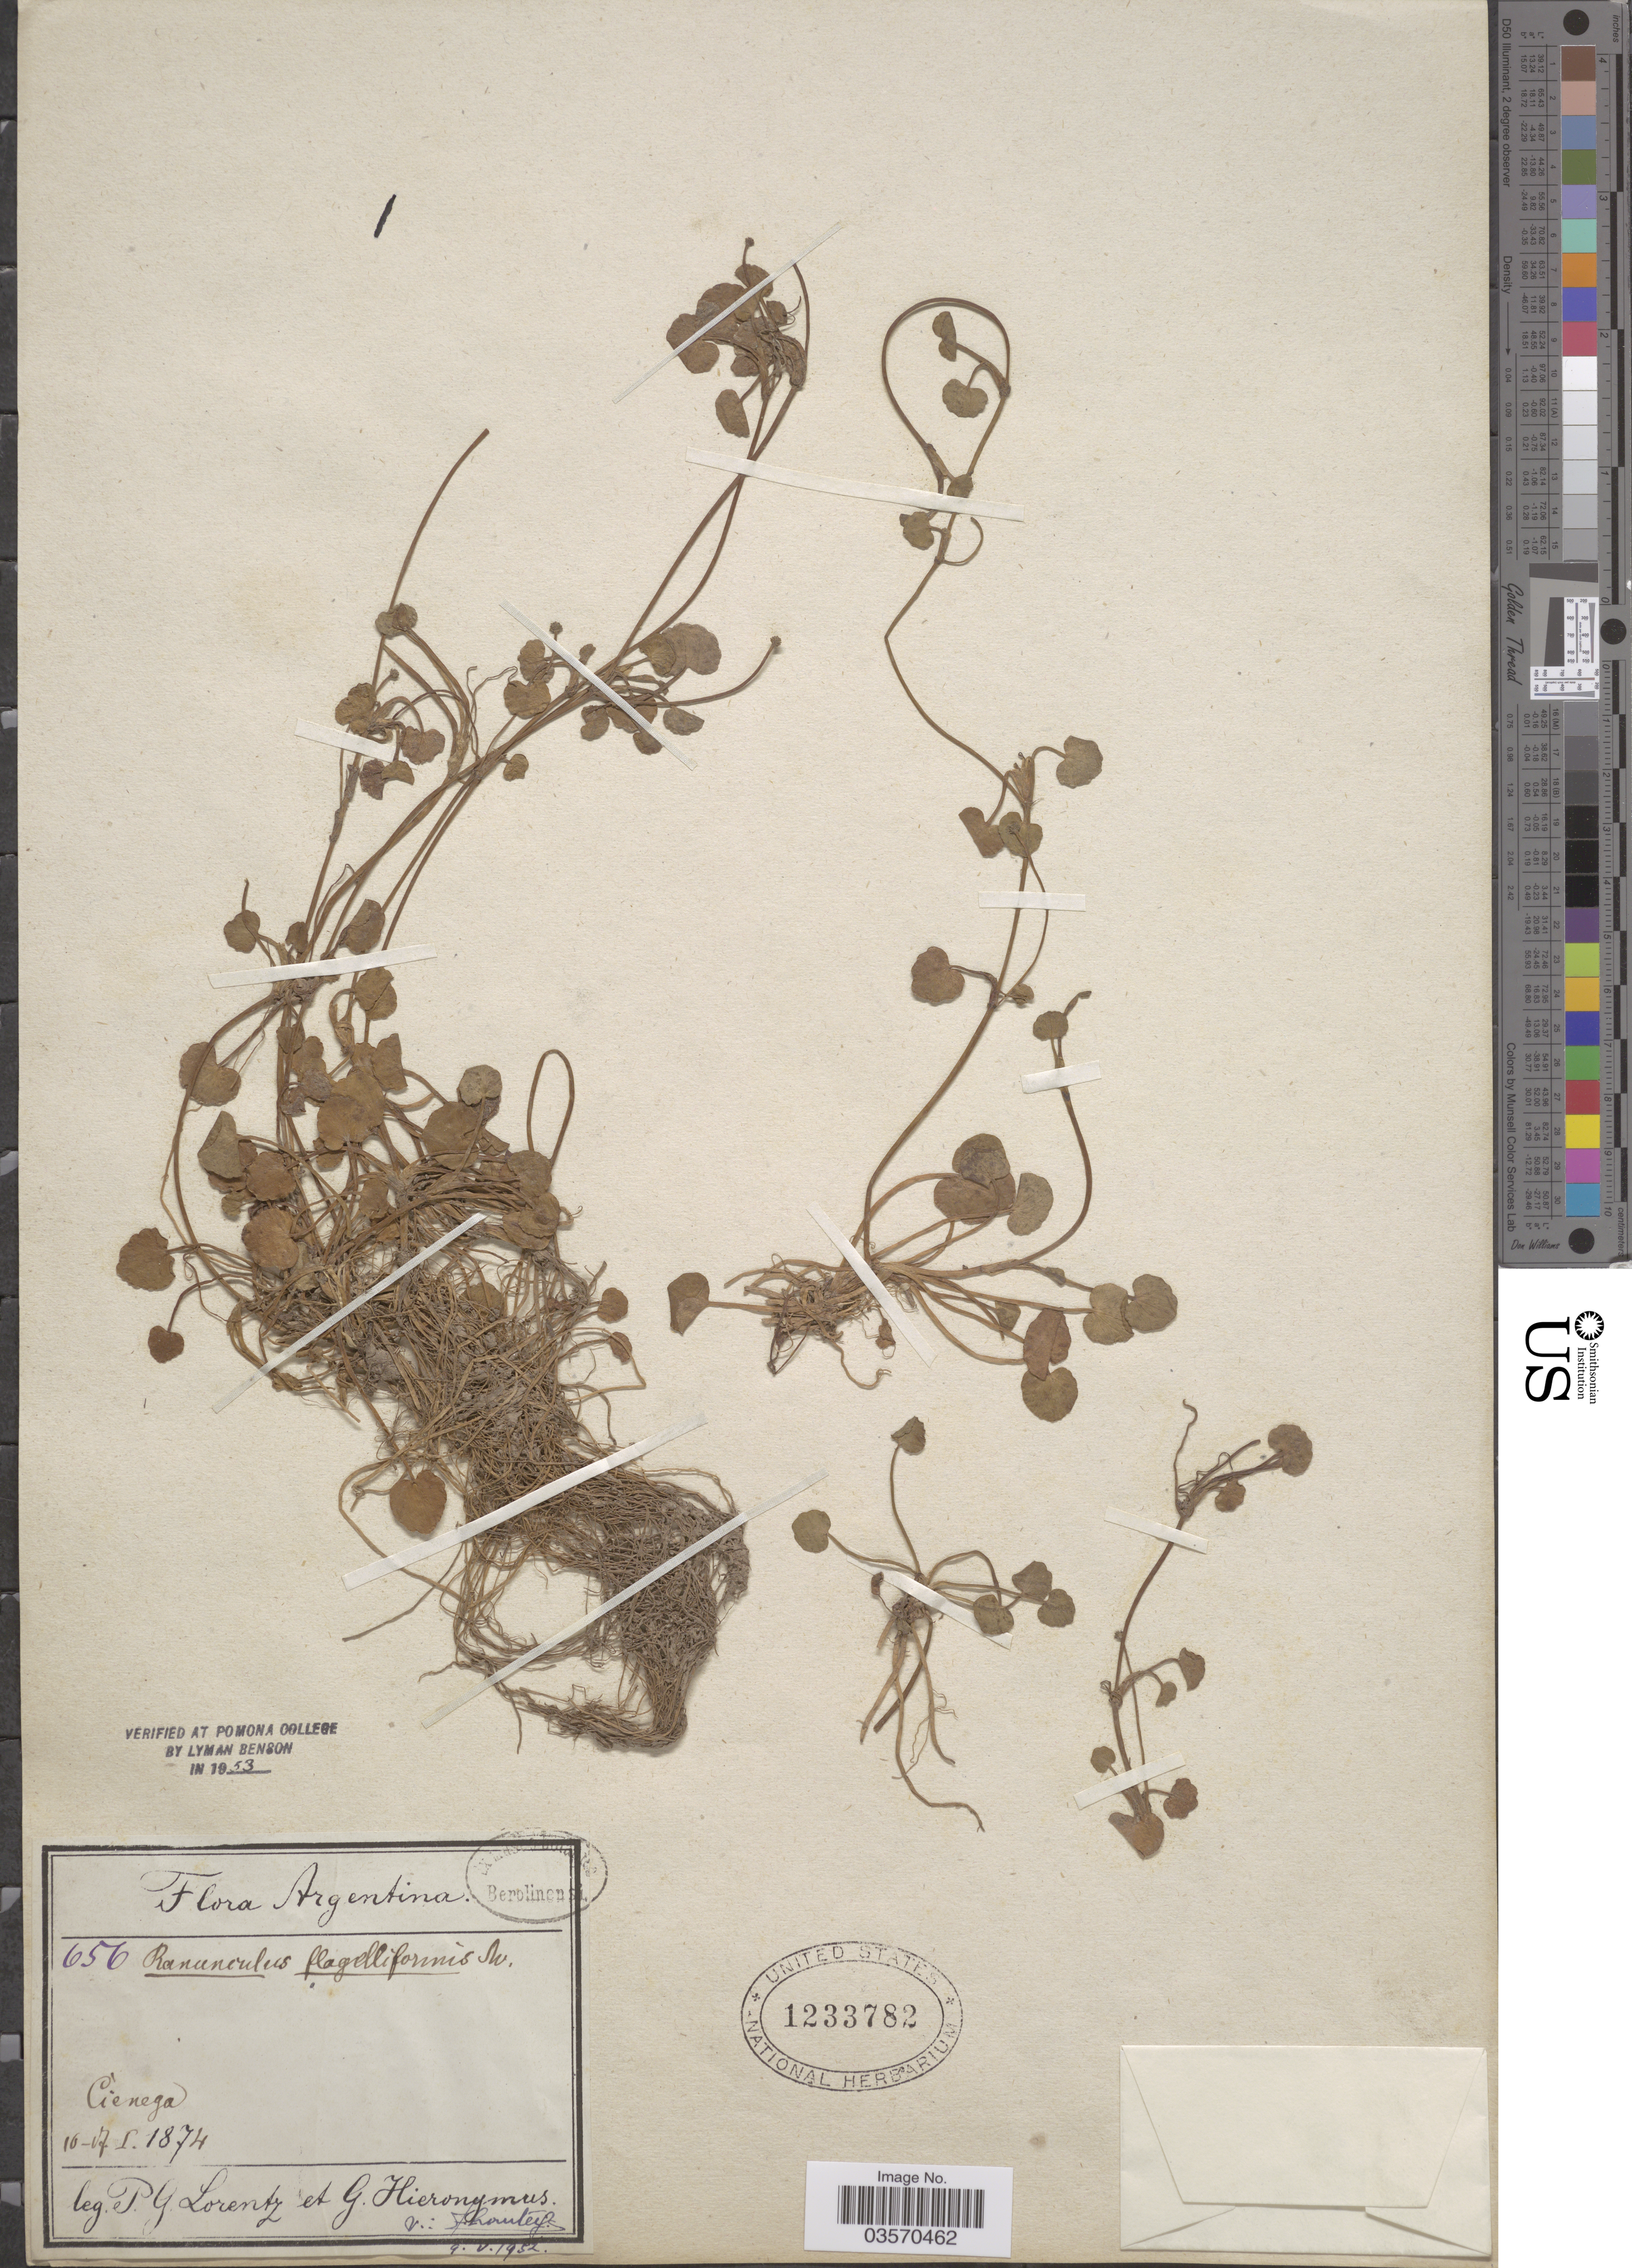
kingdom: Plantae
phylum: Tracheophyta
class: Magnoliopsida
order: Ranunculales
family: Ranunculaceae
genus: Ranunculus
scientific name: Ranunculus flagelliformis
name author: Sm.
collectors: P. G. Lorentz & G. H. Hieronymus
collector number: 656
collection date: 1874-01-16/1874-01-17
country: Argentina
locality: Cienega.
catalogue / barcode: US 1233782